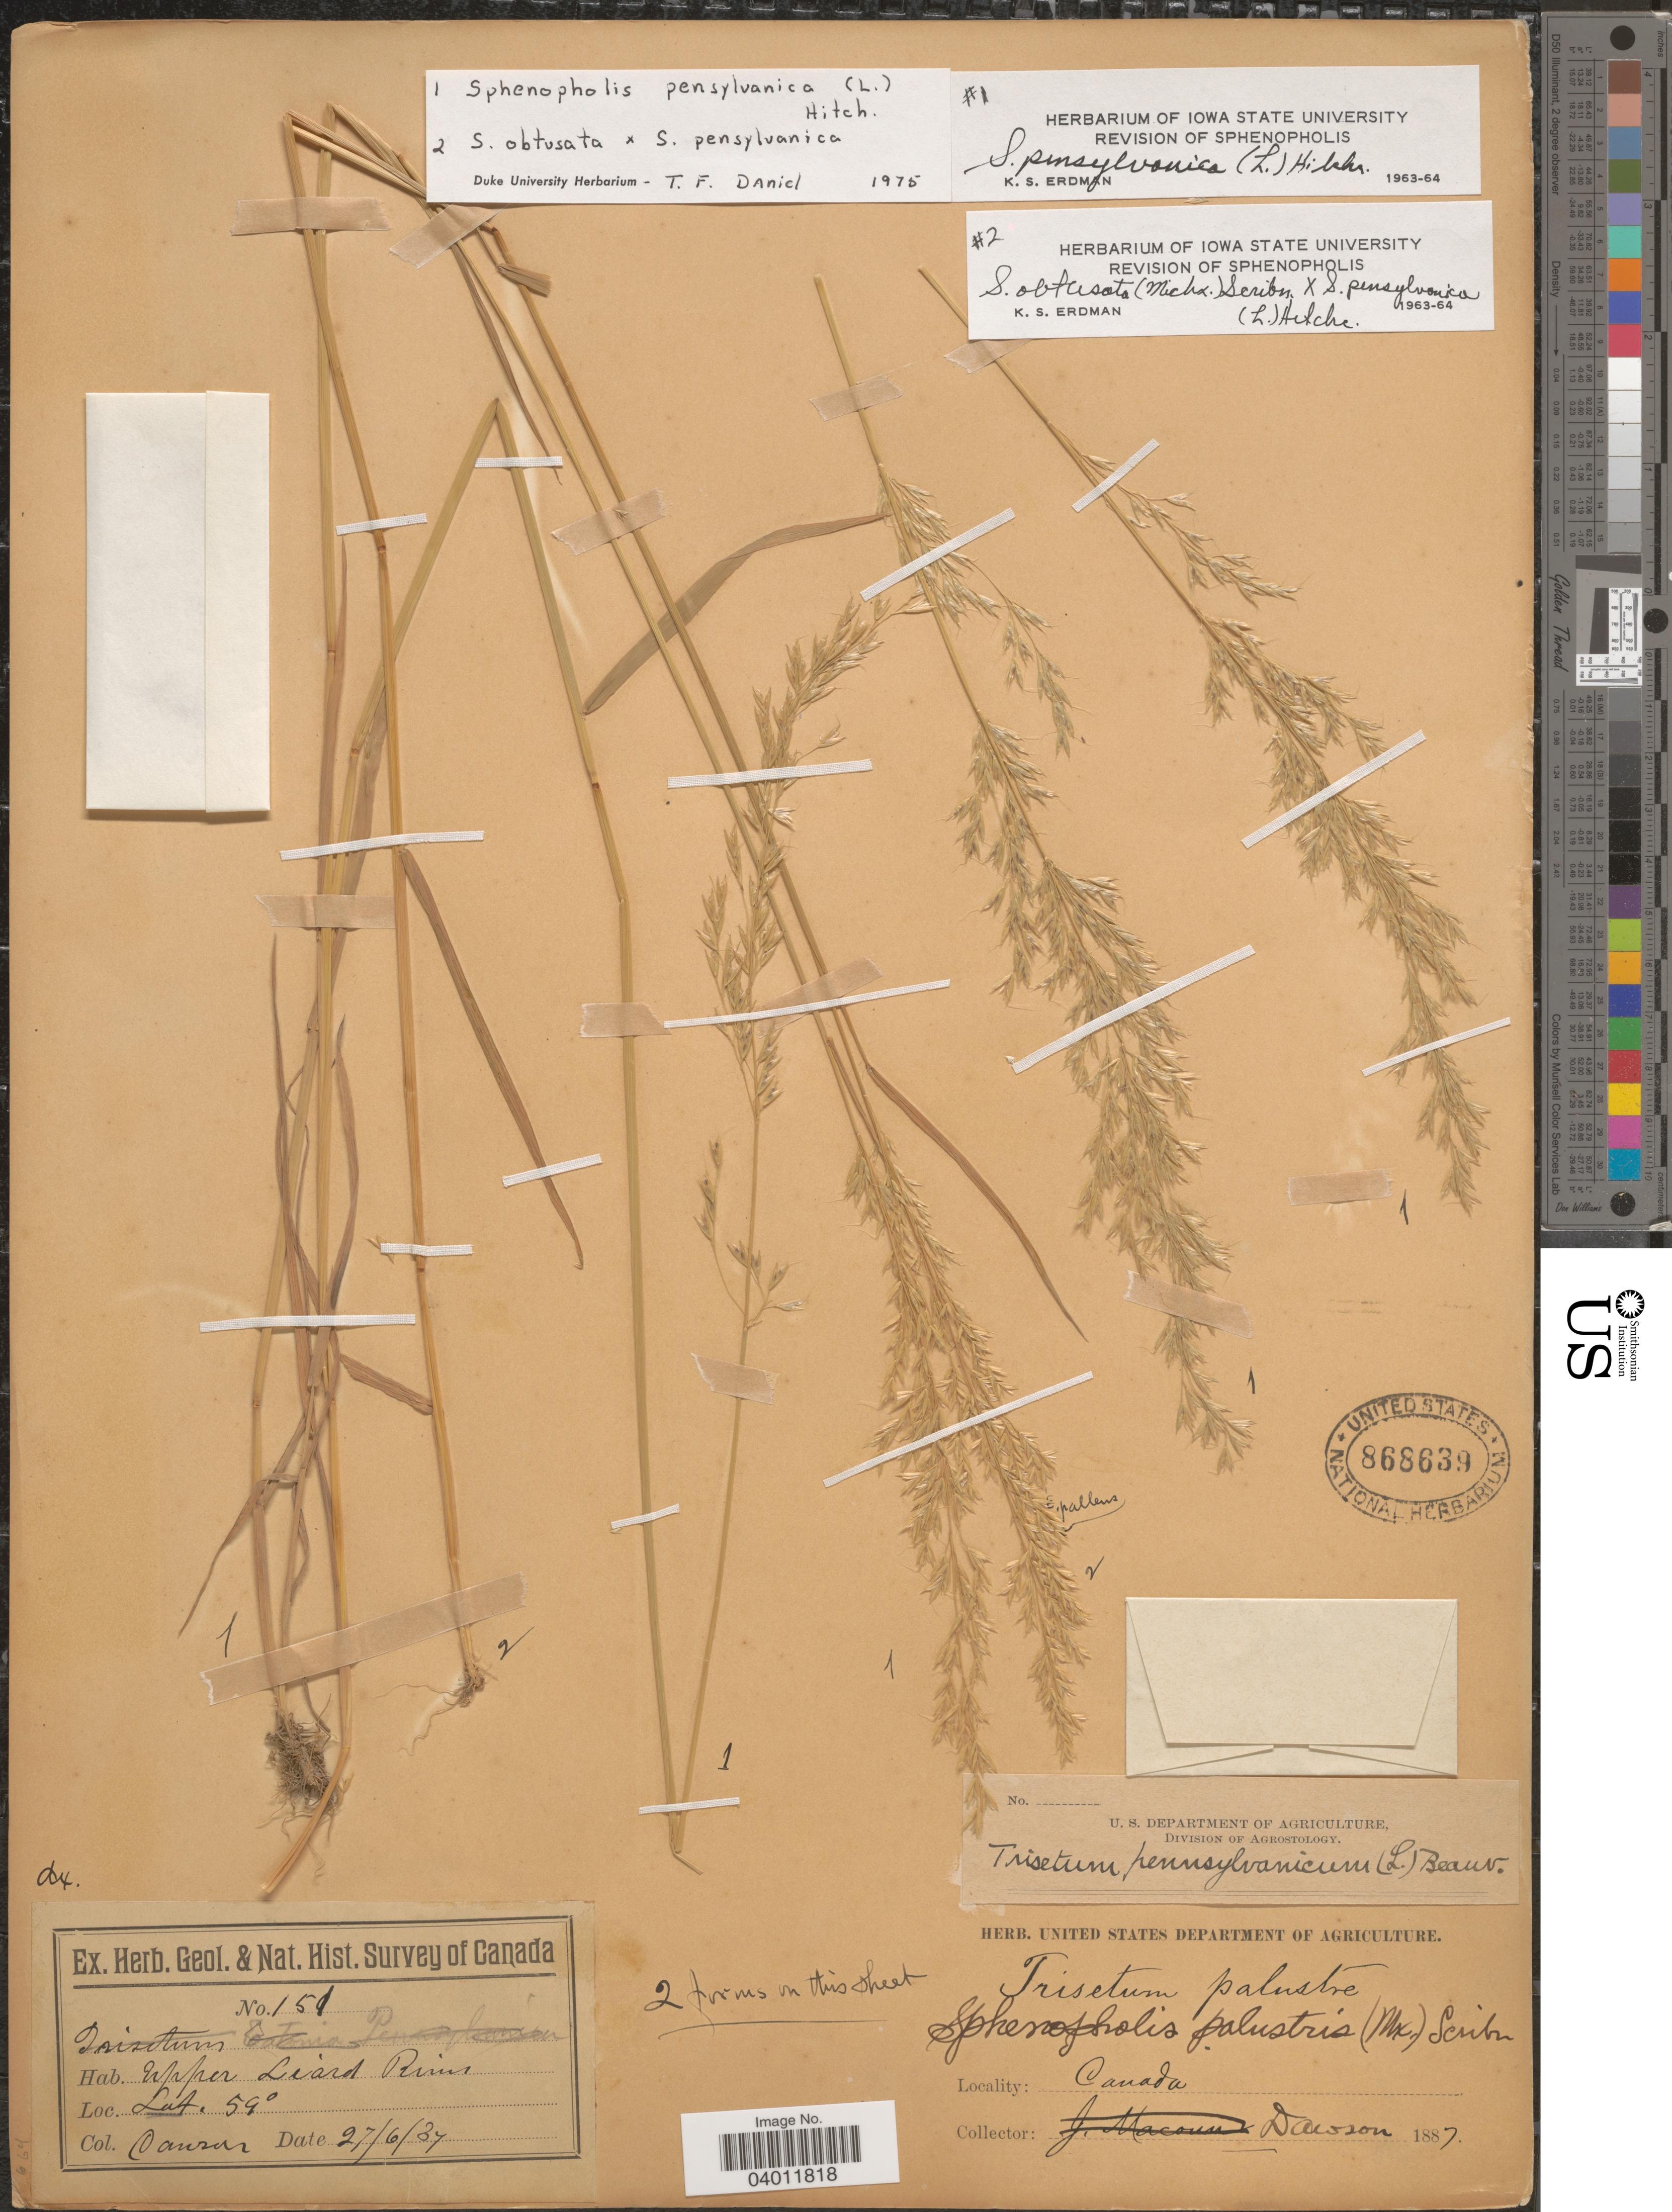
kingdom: Plantae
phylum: Tracheophyta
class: Liliopsida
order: Poales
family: Poaceae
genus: Sphenopholis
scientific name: Sphenopholis obtusata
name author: (Michx.) Scribn.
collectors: -. Dawson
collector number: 151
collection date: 1887-06-27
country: Canada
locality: Upper Liard River.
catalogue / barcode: US 868639